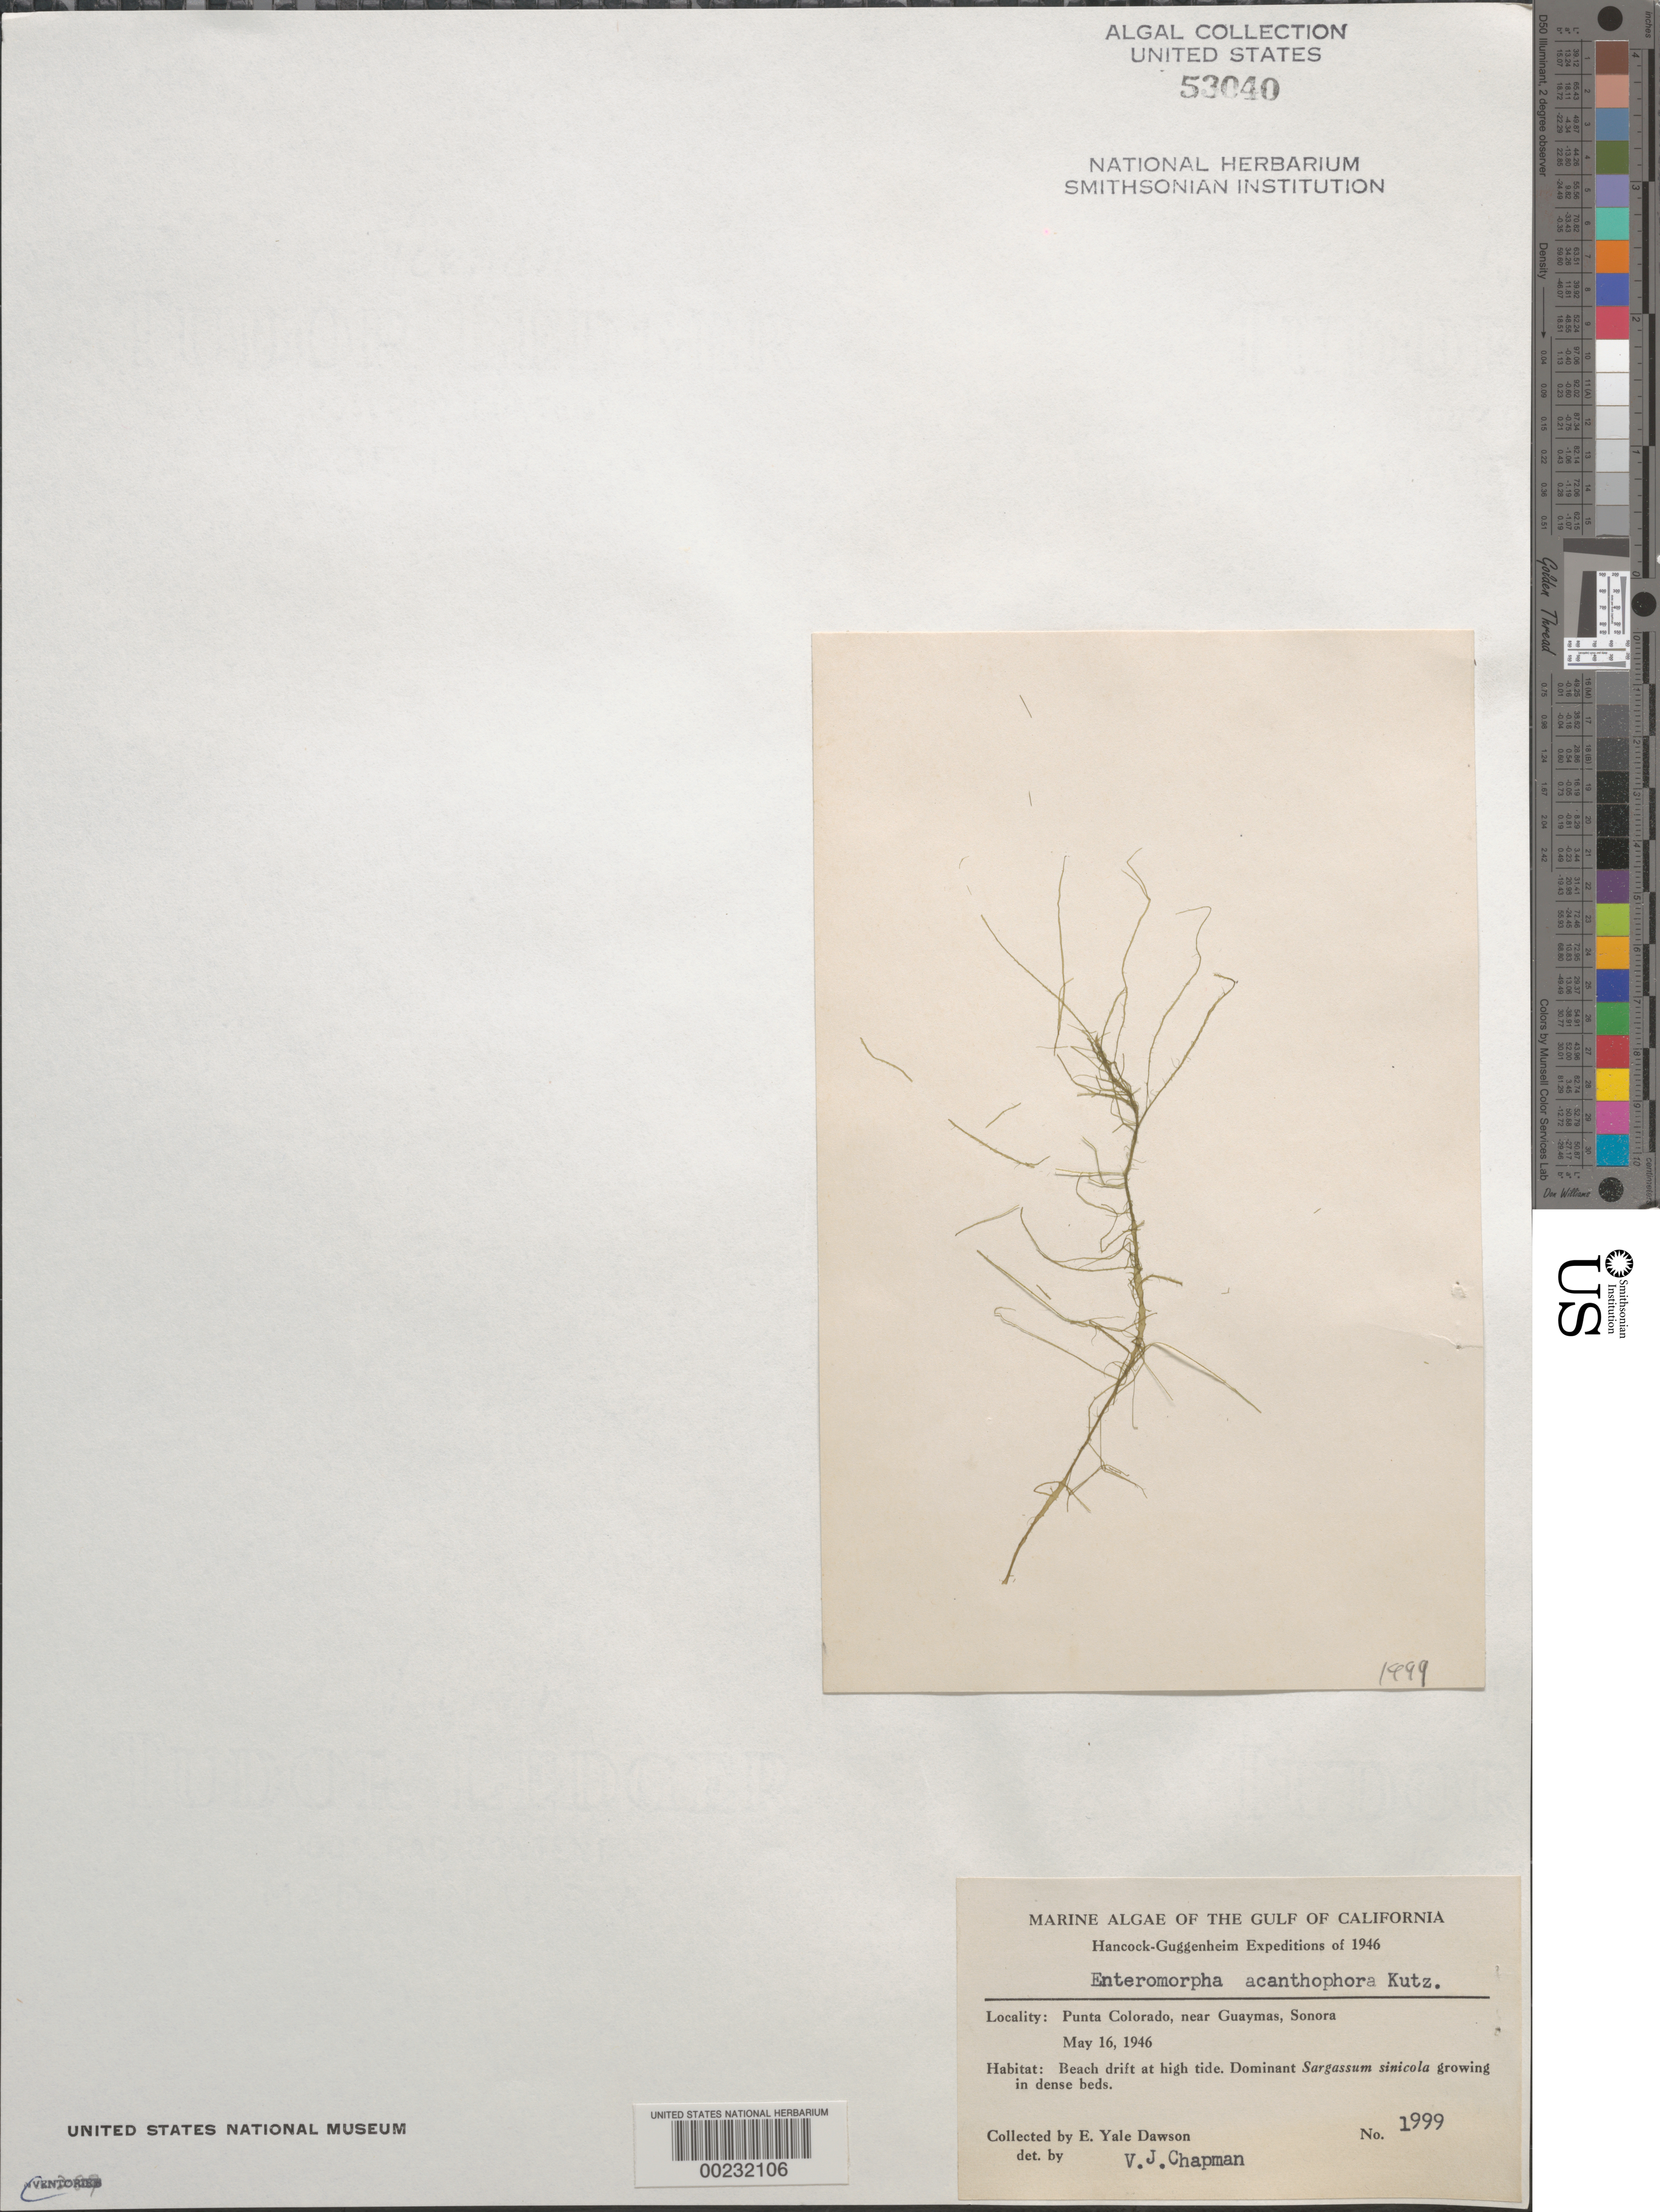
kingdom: Plantae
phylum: Chlorophyta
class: Ulvophyceae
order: Ulvales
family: Ulvaceae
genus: Ulva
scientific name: Ulva acanthophora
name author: (Kütz.) H.S. Hayden et al.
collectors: E. Y. Dawson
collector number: EYD 1999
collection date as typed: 16 May 1946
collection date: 1946-05-16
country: Mexico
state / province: Sonora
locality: Punta Colorado, near Guaymas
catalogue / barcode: US 53040